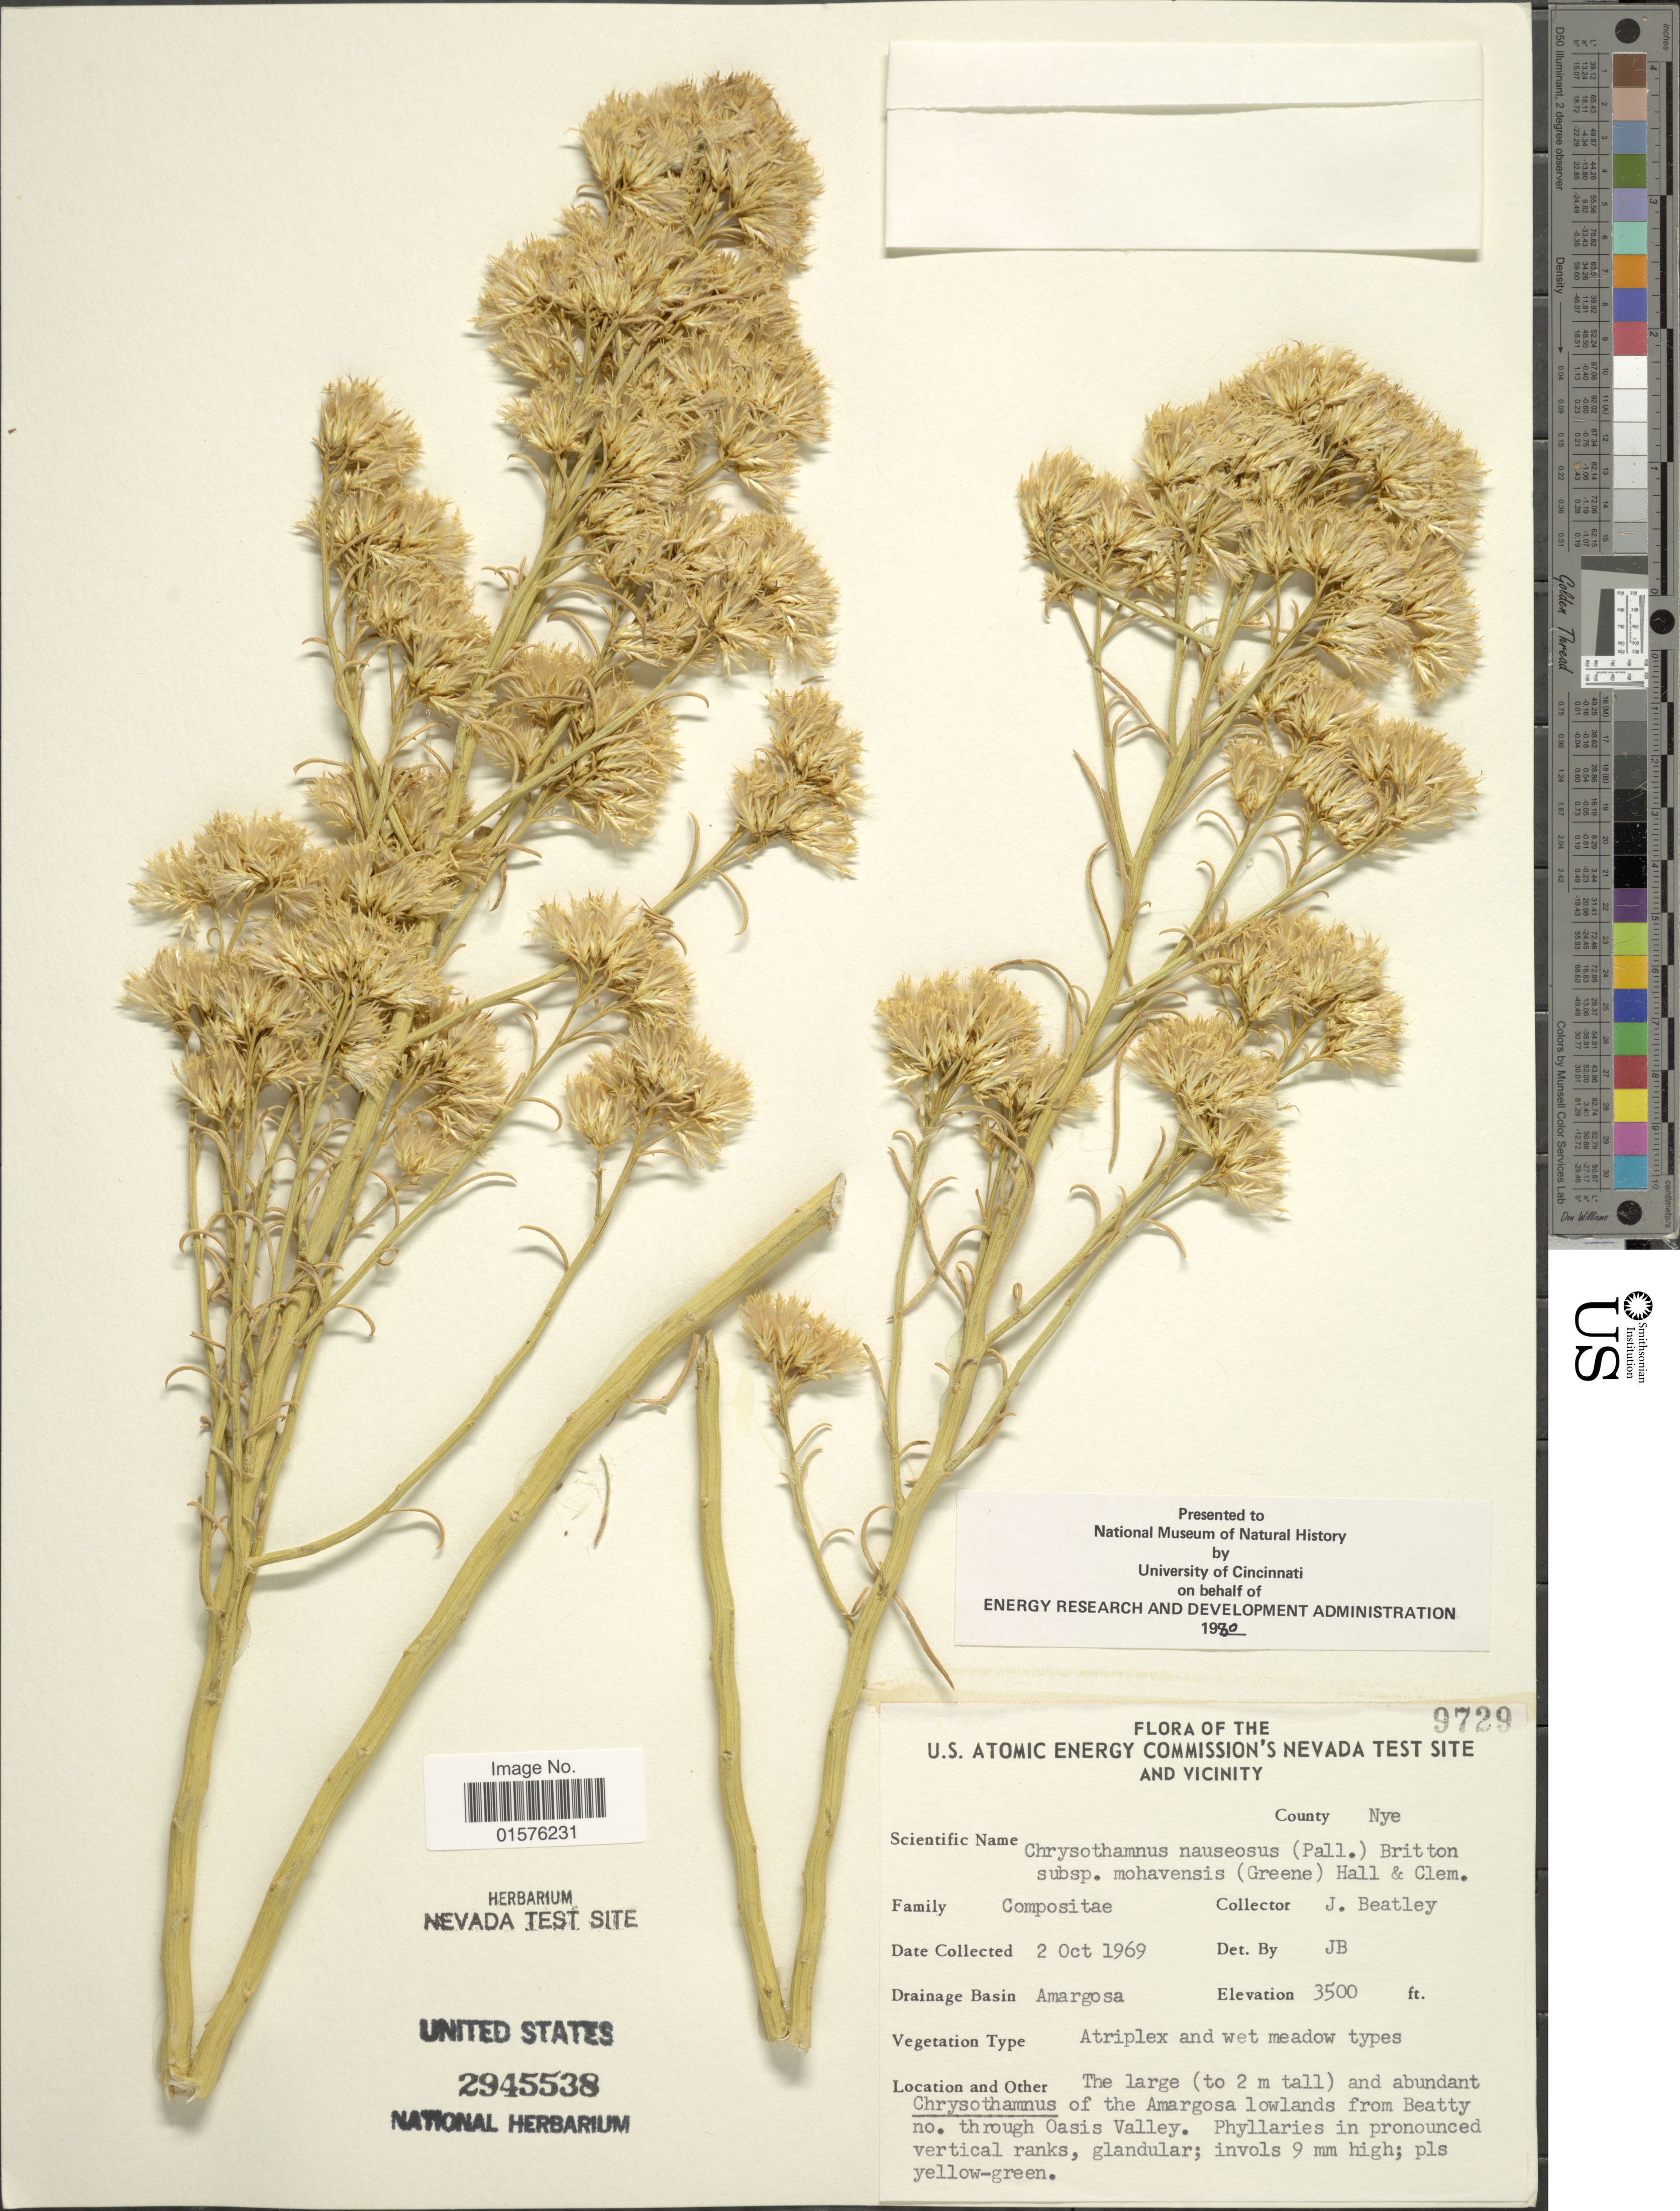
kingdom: Plantae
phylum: Tracheophyta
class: Magnoliopsida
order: Asterales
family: Asteraceae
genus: Ericameria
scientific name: Ericameria nauseosa var. mohavensis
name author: (S.W. Greene) G.L. Nesom & G.I. Baird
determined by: Urbatsch, Lowell E., Curator (LSU), Louisiana State University (UNITED STATES)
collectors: J. C. Beatley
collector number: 9729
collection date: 1969-10-02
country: United States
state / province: Nevada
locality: The U.S. Atomic Energy Commision's Nevada test site and vicinity, County: Nye, Drainage basin: Amargosa, at Amargosa lowlands from Beatty no. through Oasis Valley.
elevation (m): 1067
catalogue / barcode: US 2945538